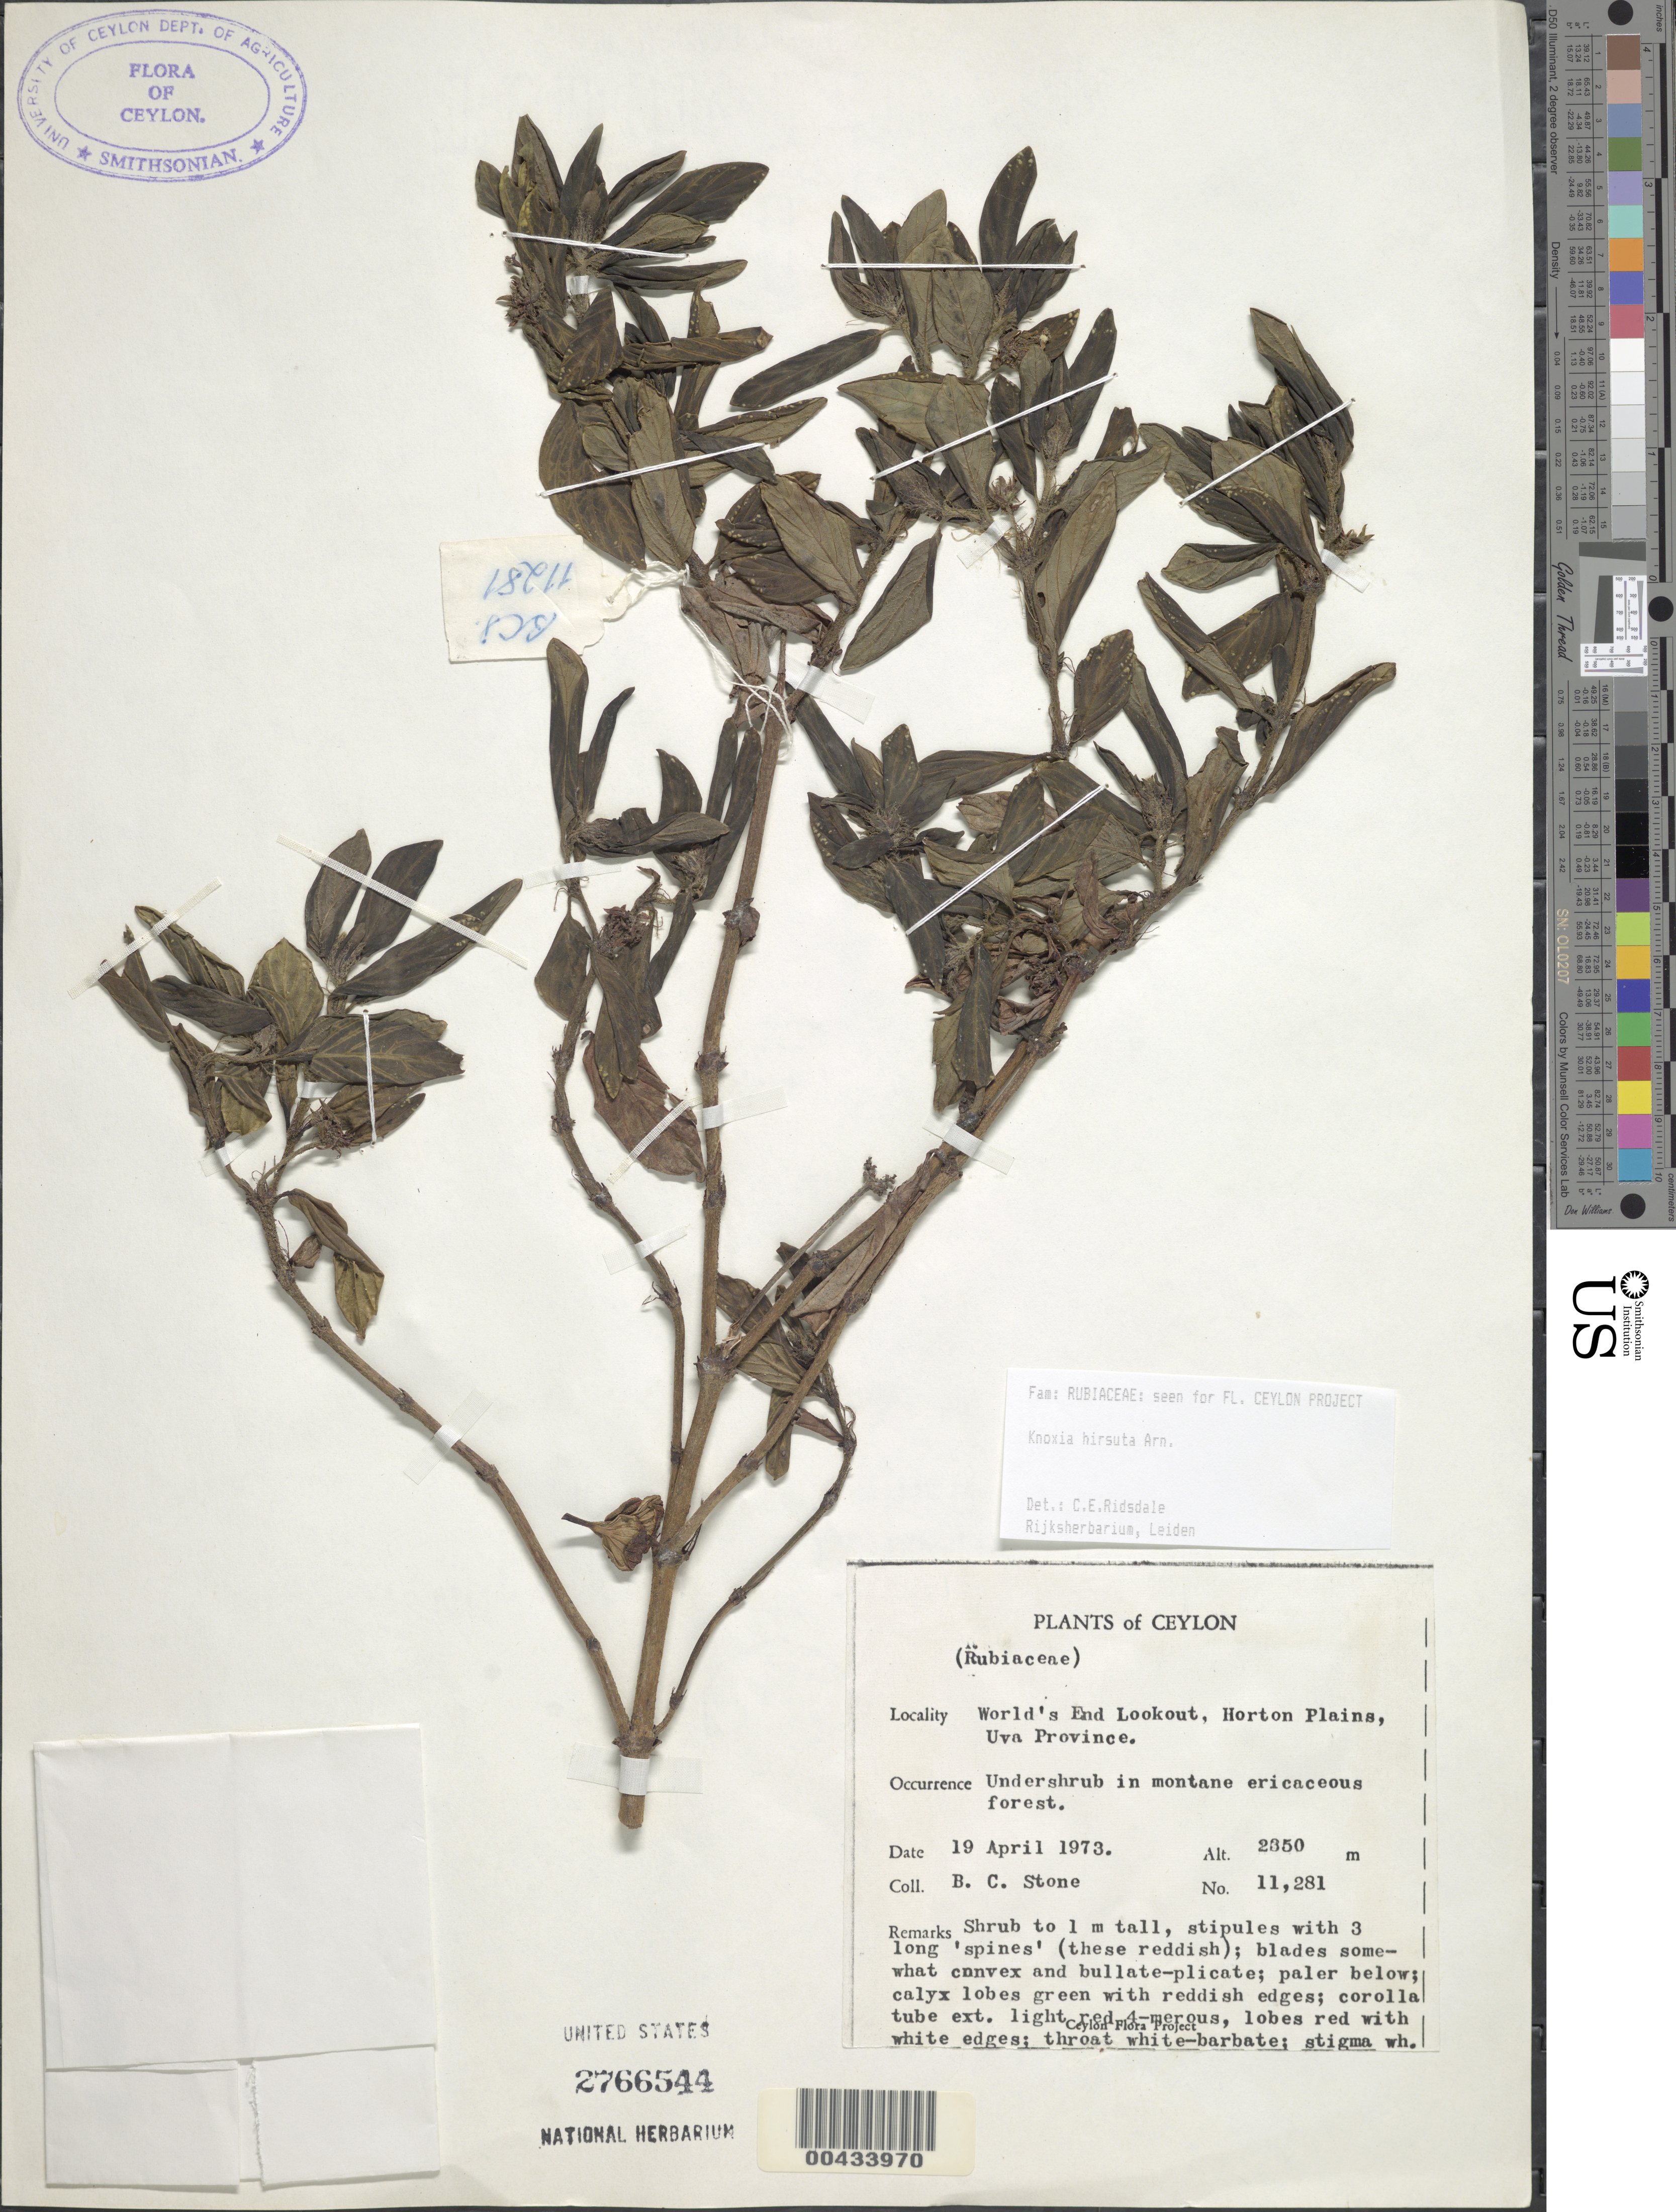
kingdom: Plantae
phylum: Tracheophyta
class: Magnoliopsida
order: Gentianales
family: Rubiaceae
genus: Knoxia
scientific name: Knoxia hirsuta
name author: Arn.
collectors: B. C. Stone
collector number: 11281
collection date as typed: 19 Apr 1973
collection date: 1973-04-19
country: Sri Lanka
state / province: Uva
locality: Horton Plains, World's End Lookout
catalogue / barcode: US 2766544